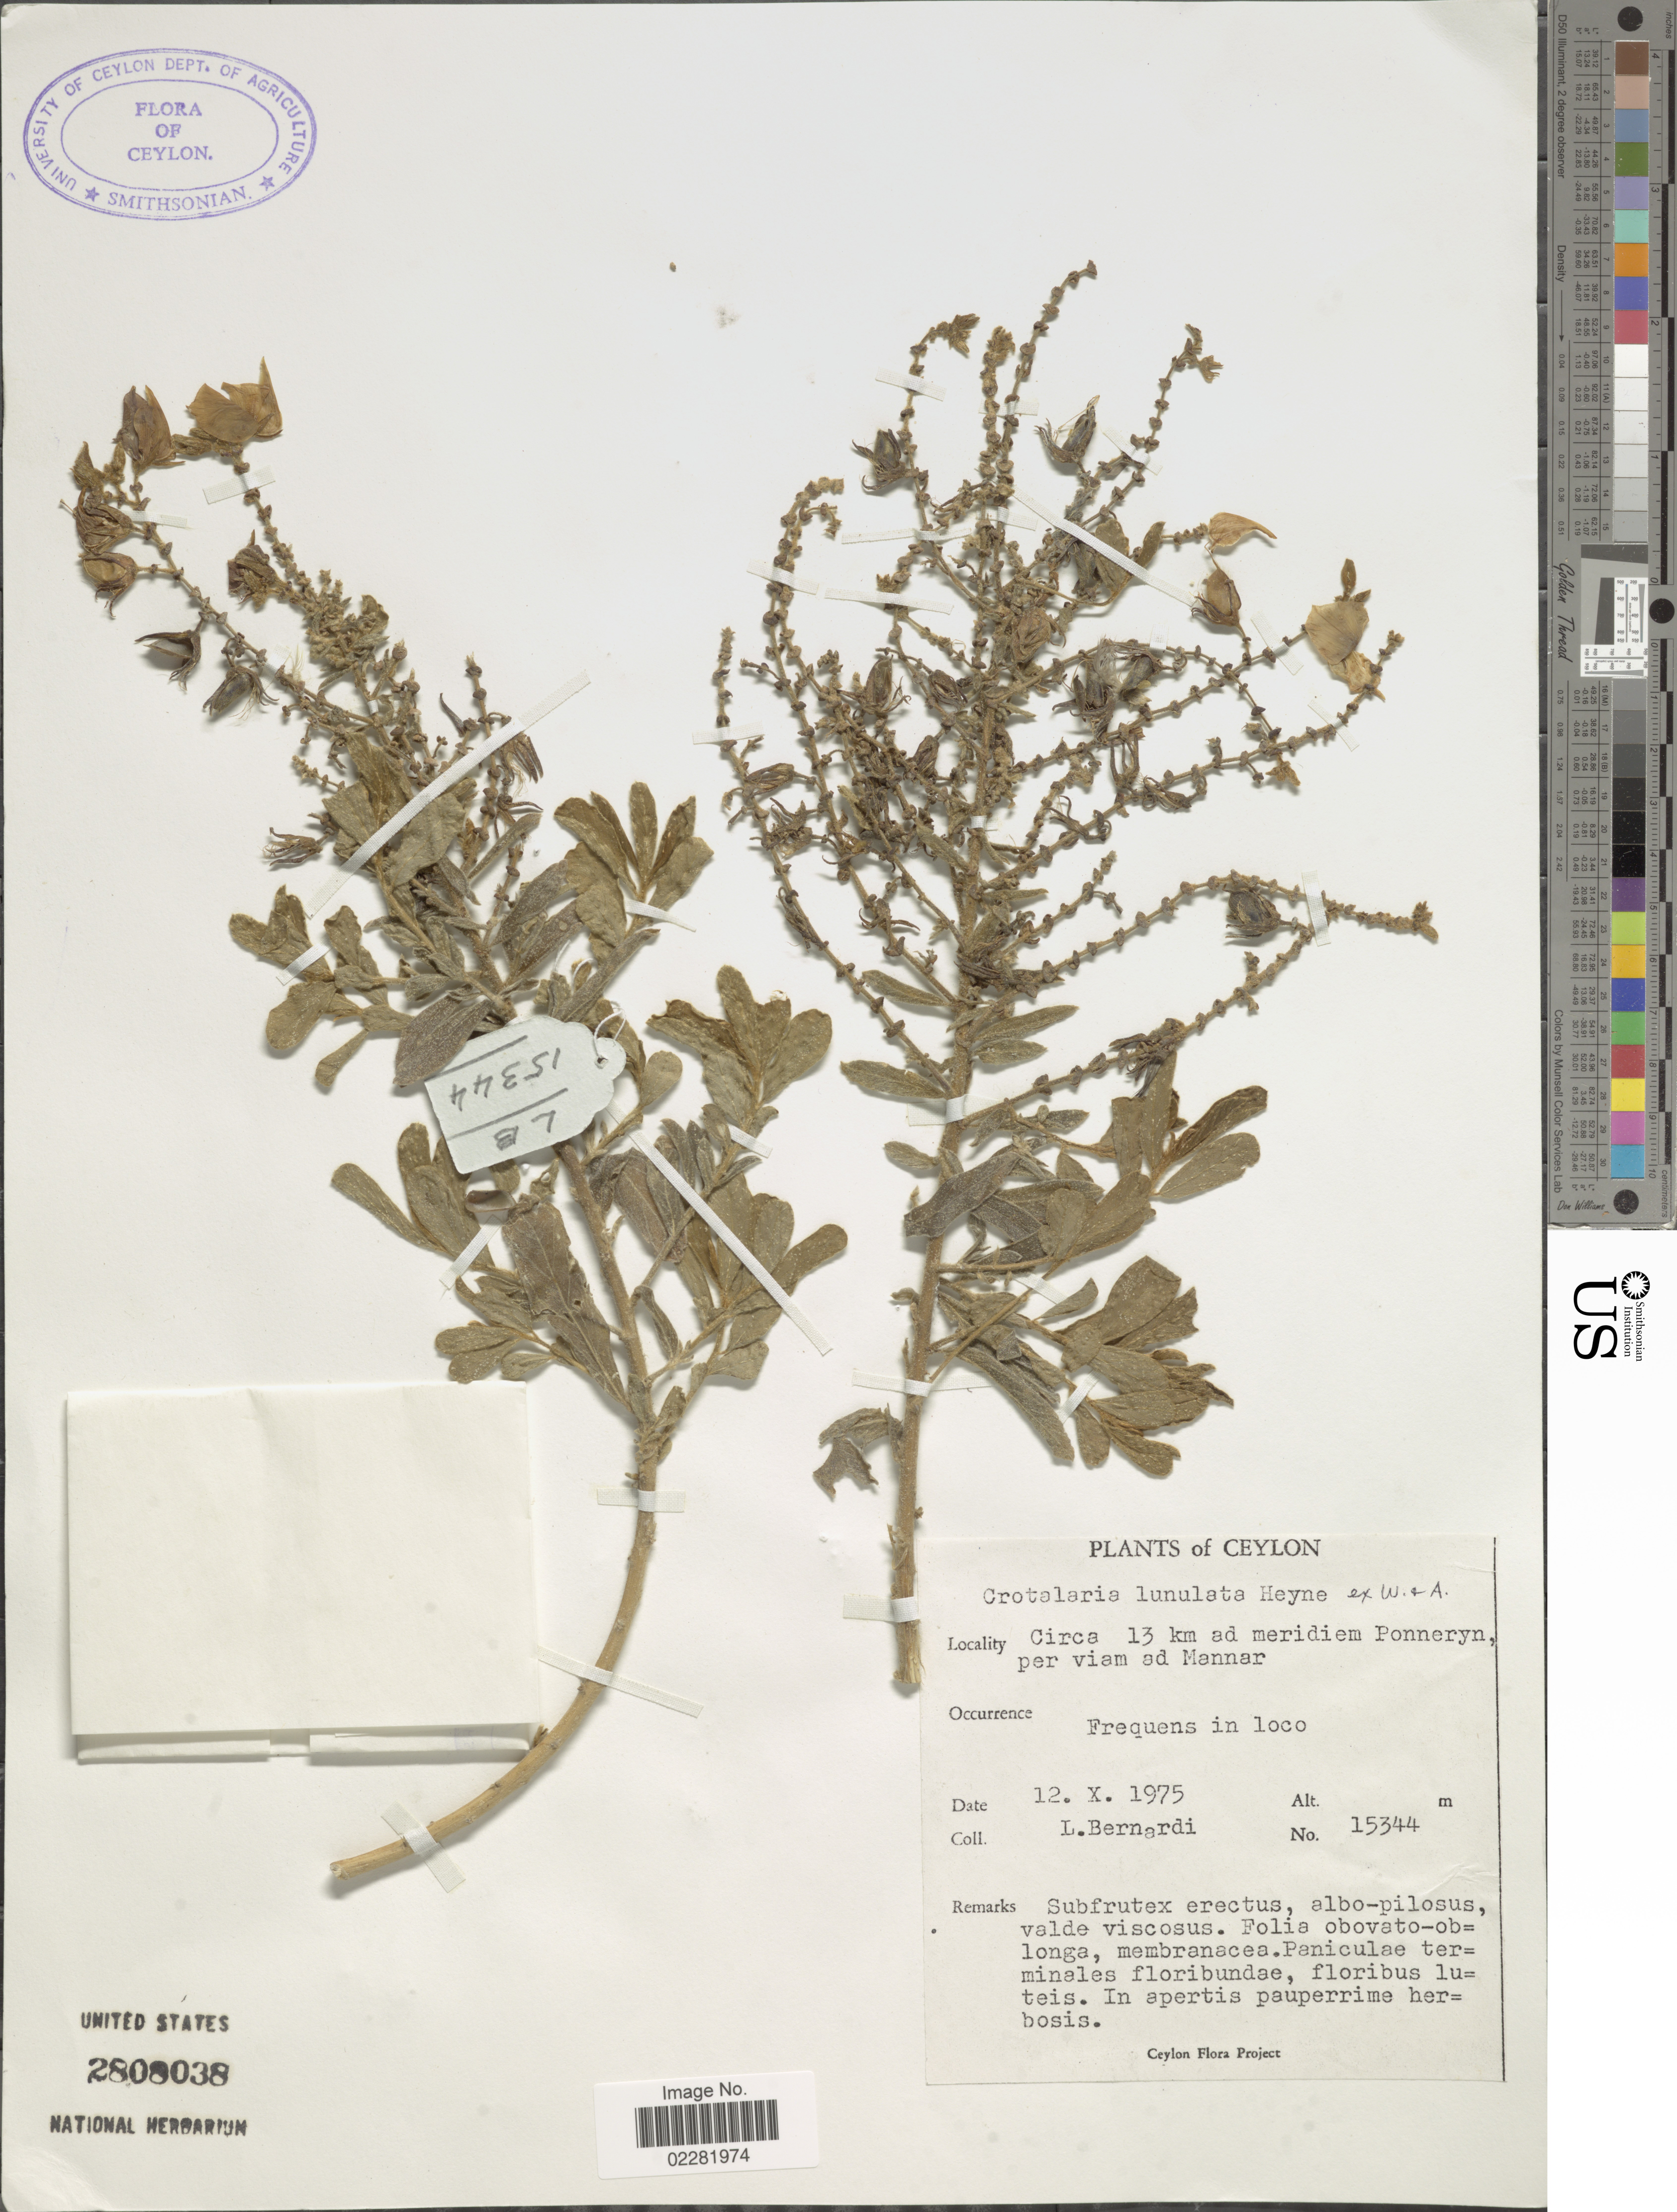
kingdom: Plantae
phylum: Tracheophyta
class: Magnoliopsida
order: Fabales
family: Fabaceae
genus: Crotalaria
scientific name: Crotalaria lunulata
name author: Wight & Arn.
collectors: L. Bernardi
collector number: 15344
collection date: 1975-10-12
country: Sri Lanka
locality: Ceylon, Circa 13 km ad meridiem Ponneryn, per viam ad Mannar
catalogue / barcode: US 2808038